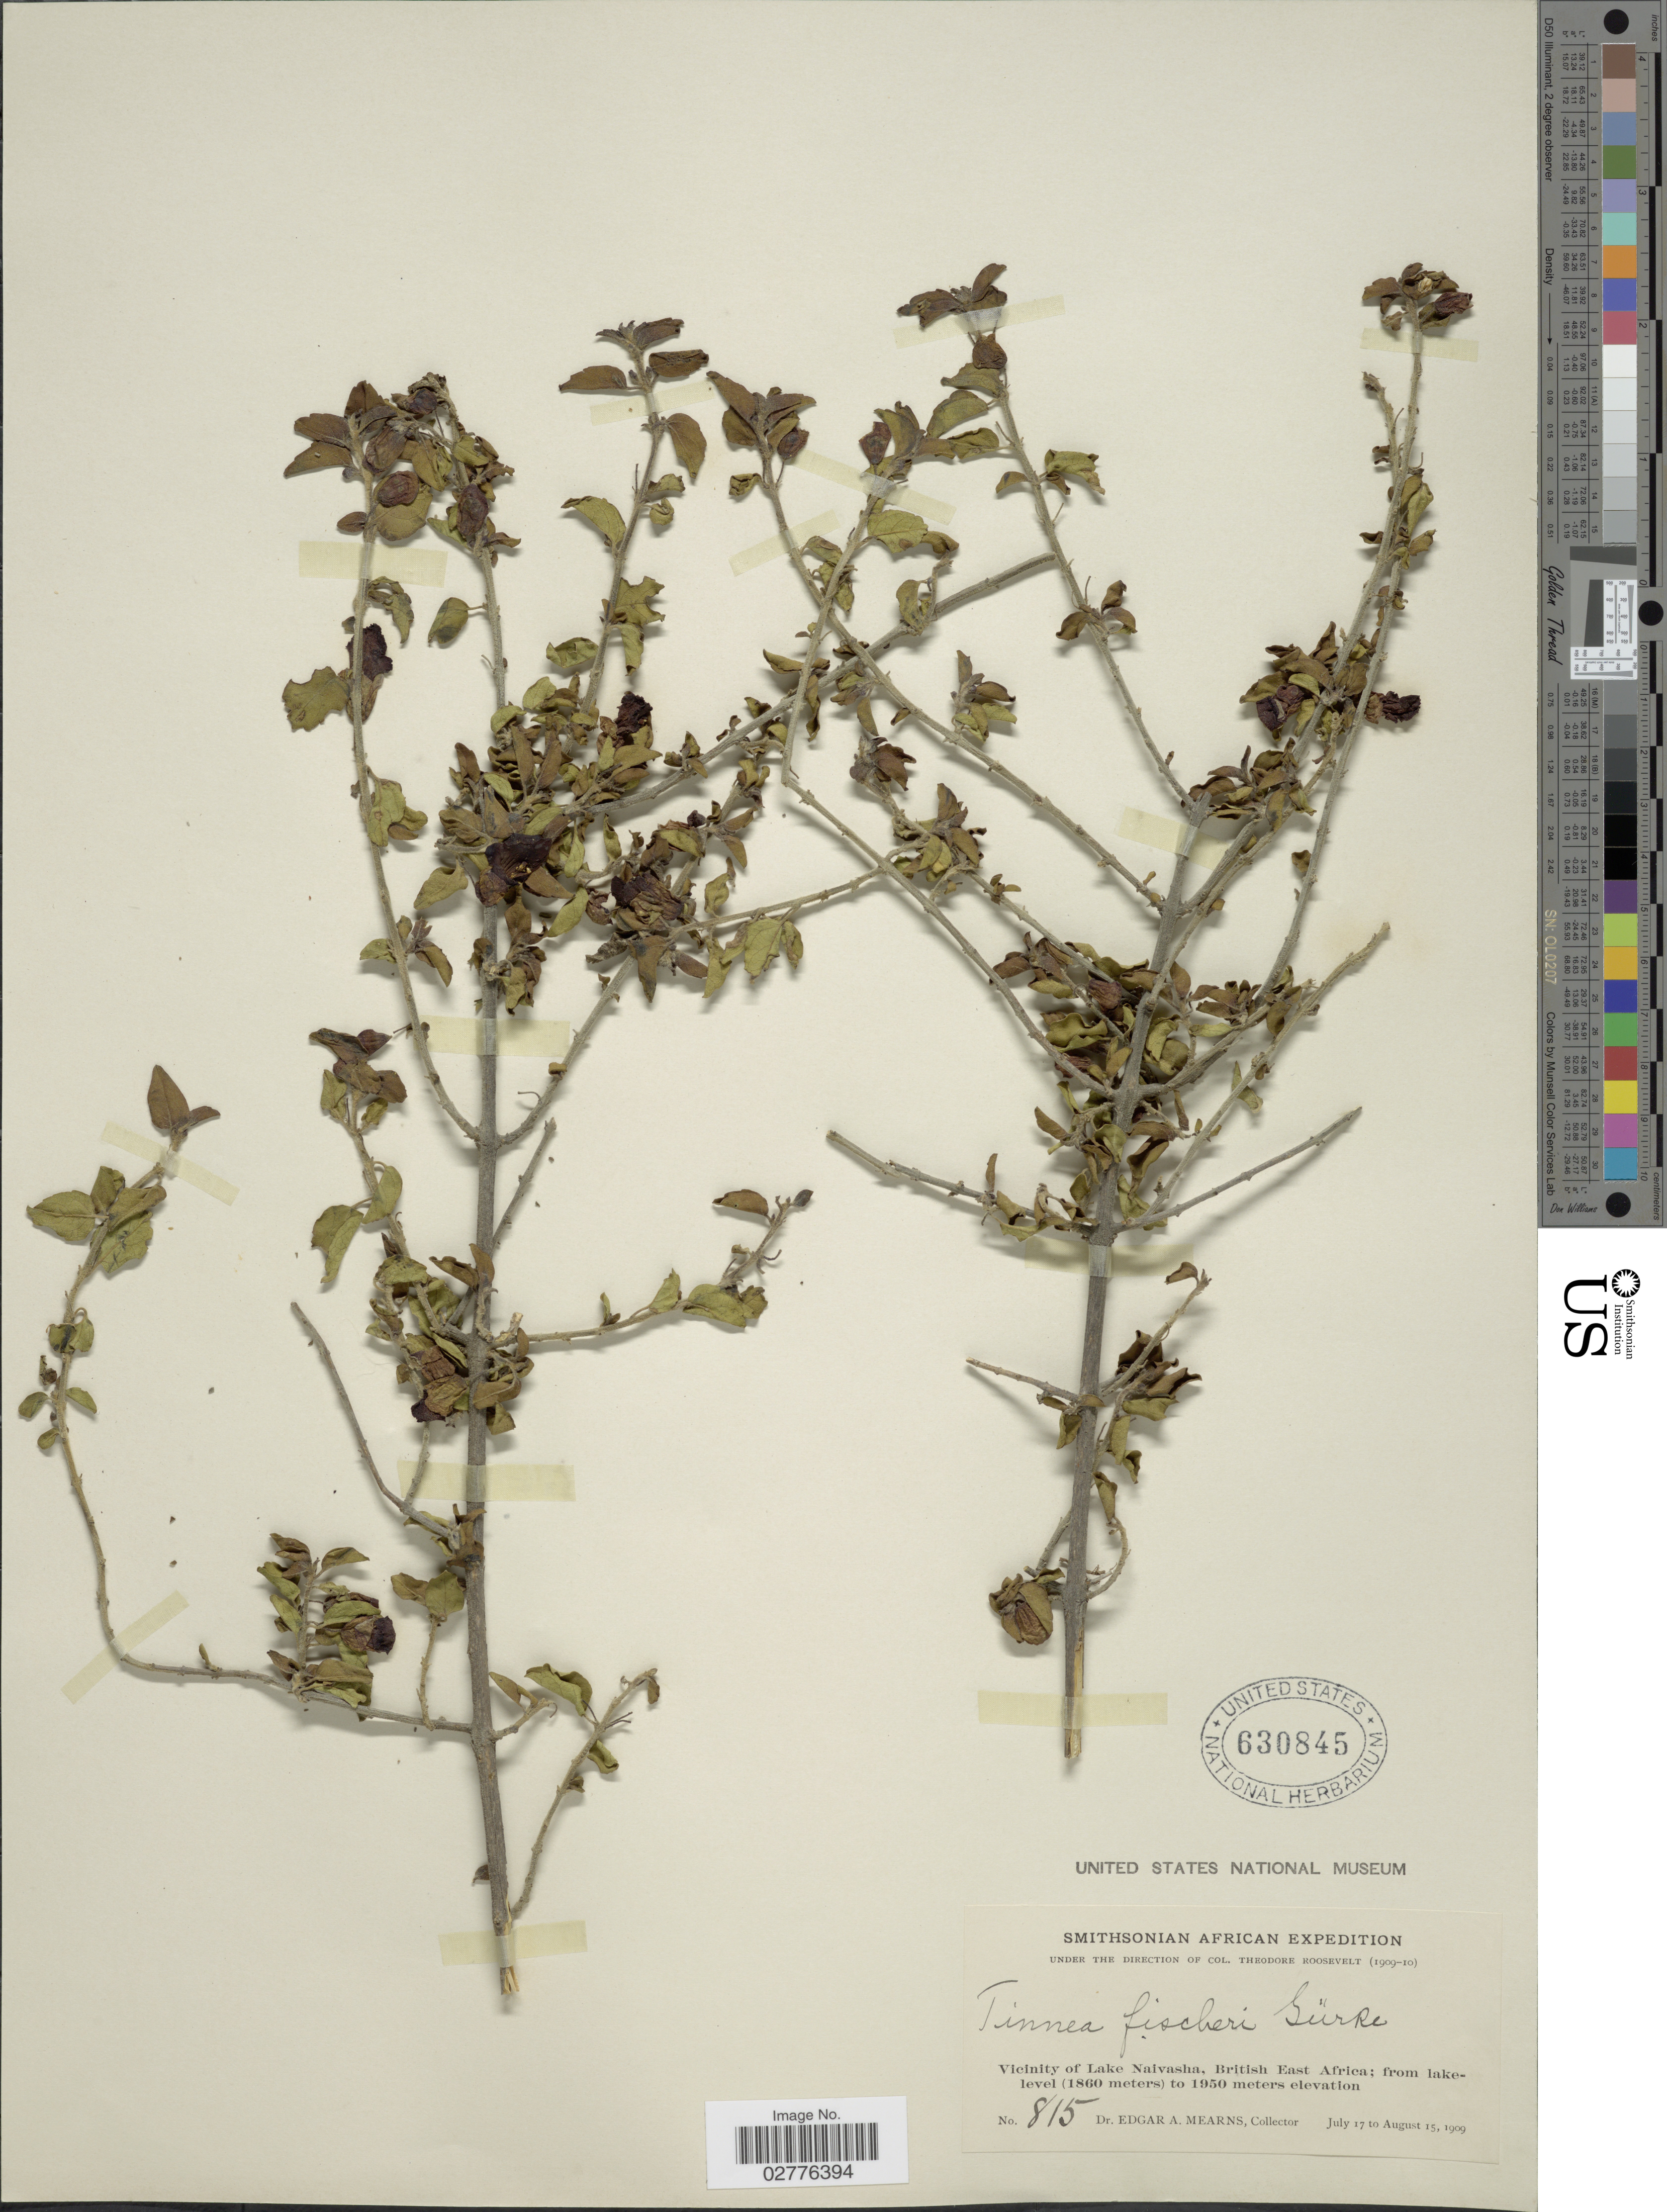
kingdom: Plantae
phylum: Tracheophyta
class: Magnoliopsida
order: Lamiales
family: Lamiaceae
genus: Tinnea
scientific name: Tinnea fischeri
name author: Gürke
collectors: E. A. Mearns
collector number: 815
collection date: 1909-07-17/1909-08-15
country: Kenya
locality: Vicinity of Lake Naivasha, British East Africa; from lake-level.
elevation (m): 1860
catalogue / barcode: US 630845